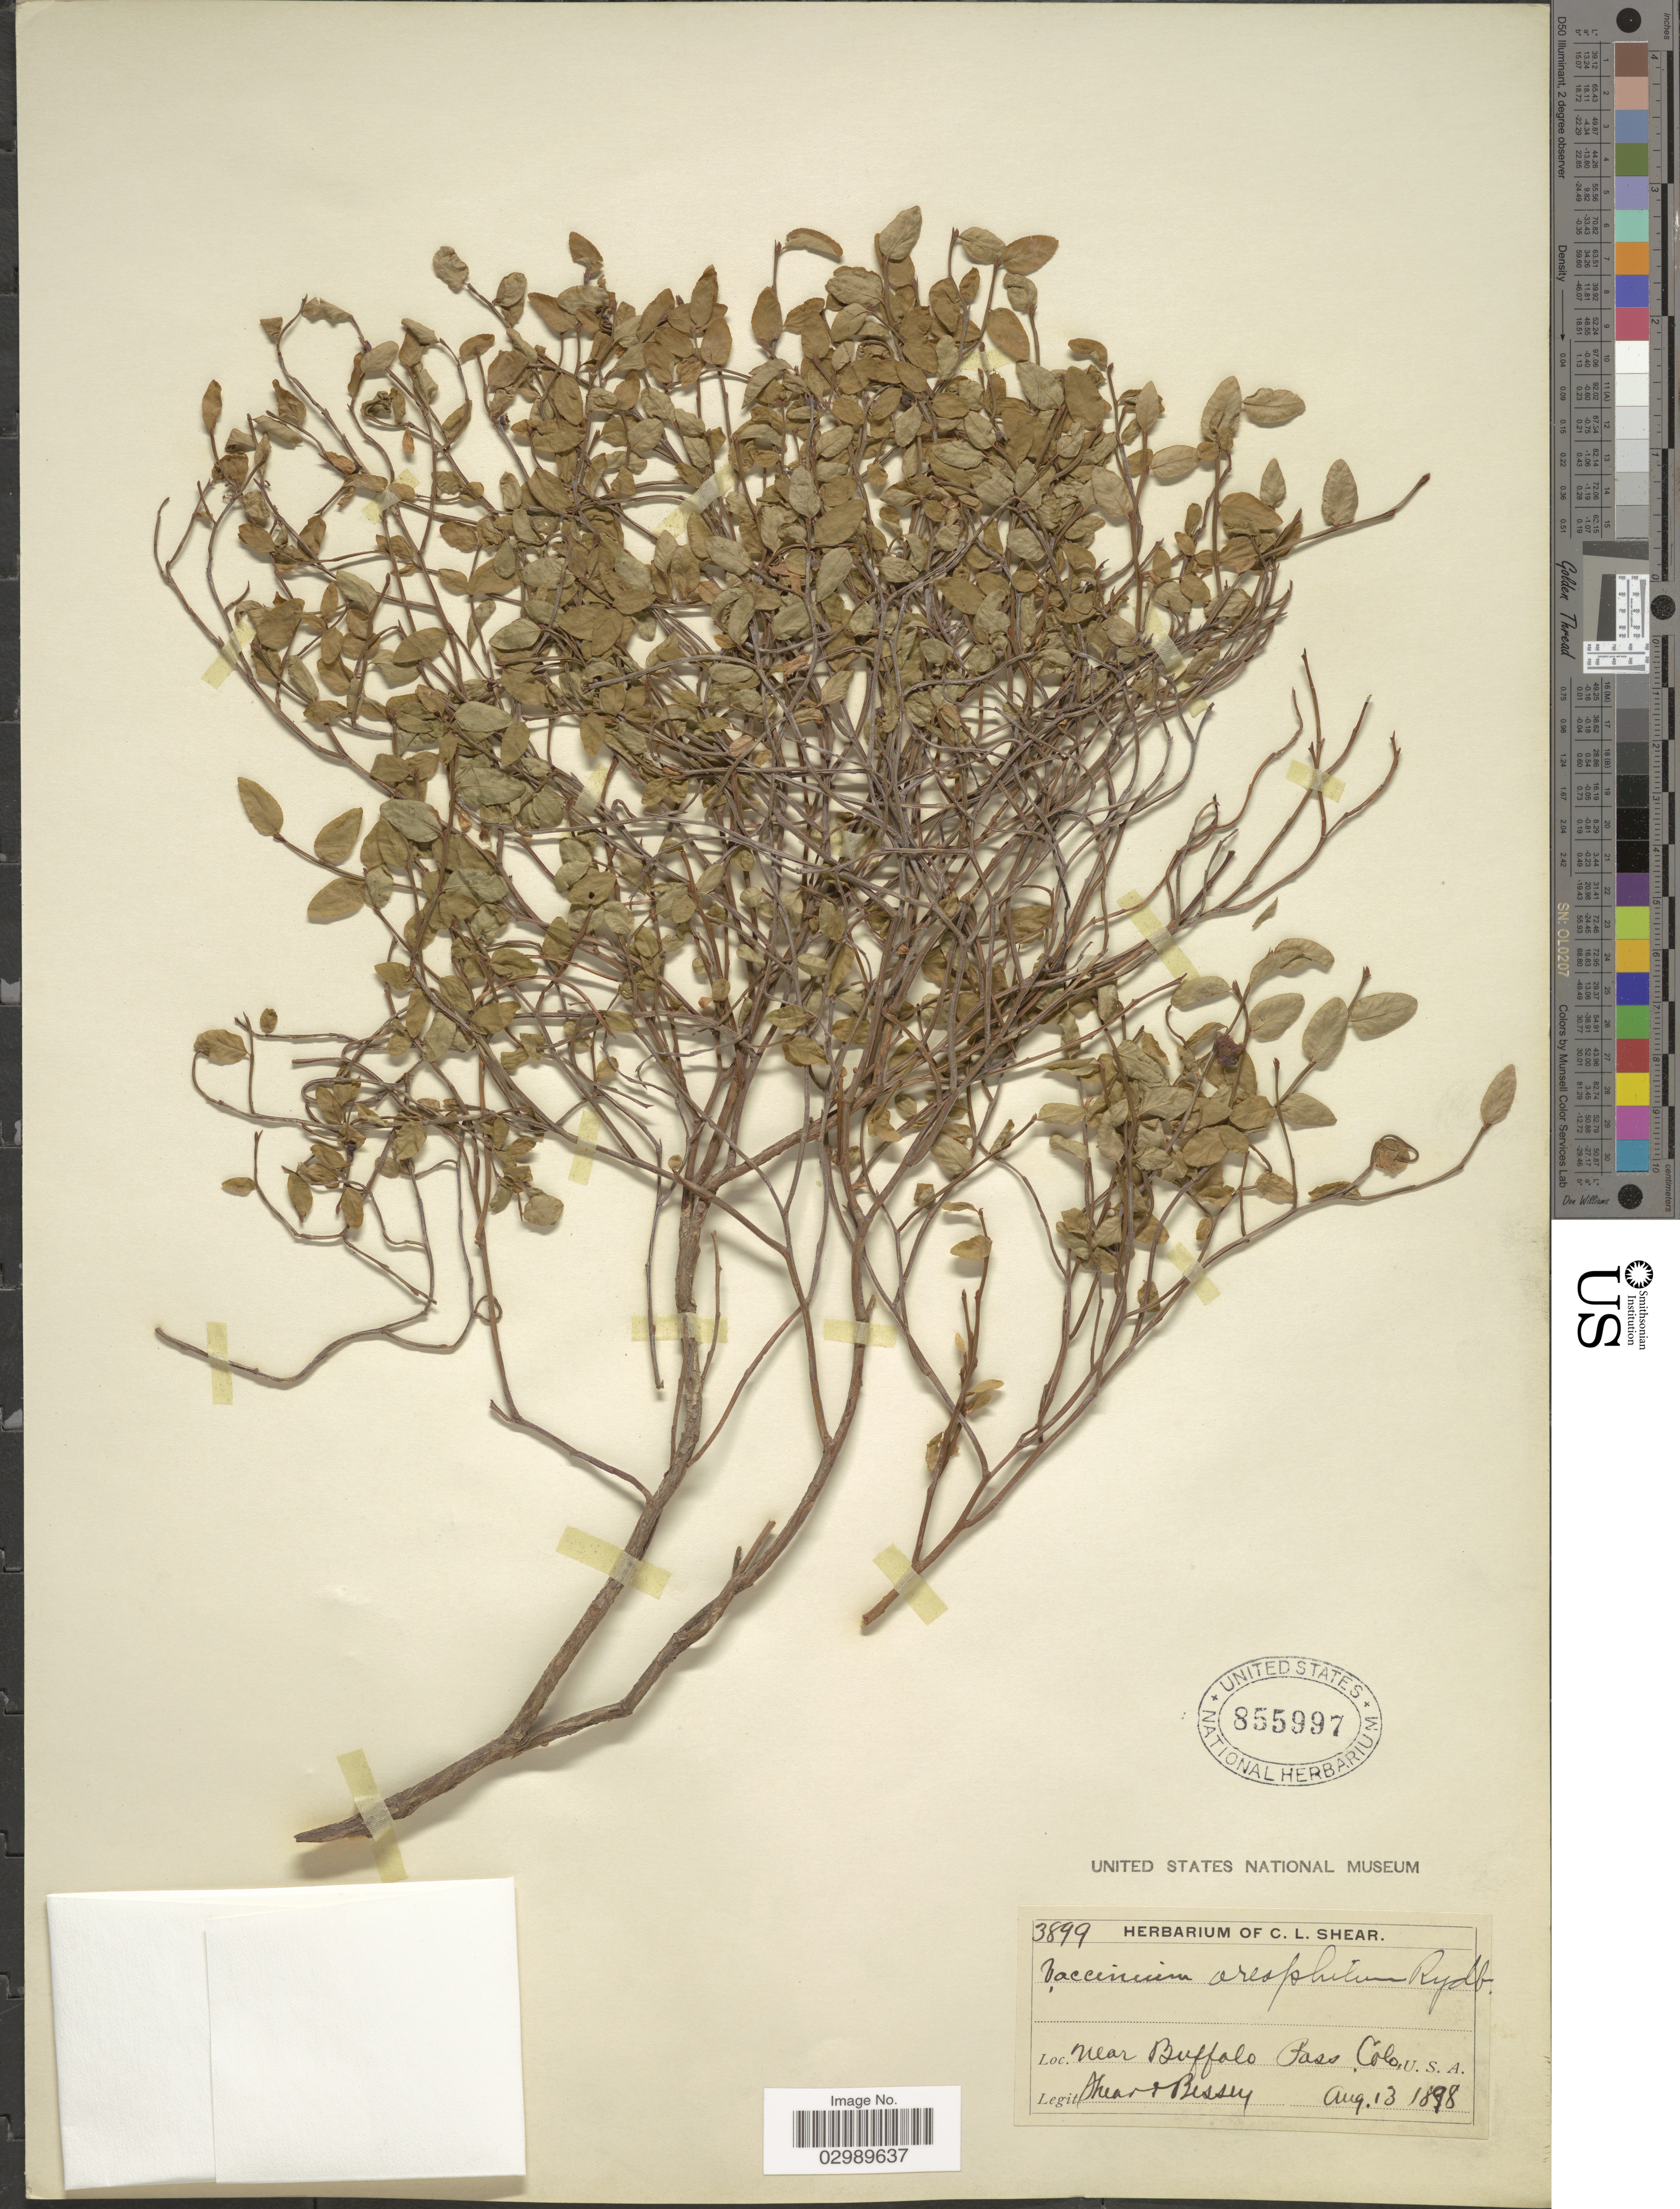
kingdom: Plantae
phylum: Tracheophyta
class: Magnoliopsida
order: Ericales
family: Ericaceae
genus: Vaccinium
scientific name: Vaccinium scoparium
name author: Leiberg ex Coville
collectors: C. L. Shear & -. Bessey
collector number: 3899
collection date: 1898-08-13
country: United States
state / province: Colorado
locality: Near Buffalo Pass. Colo.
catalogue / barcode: US 855997